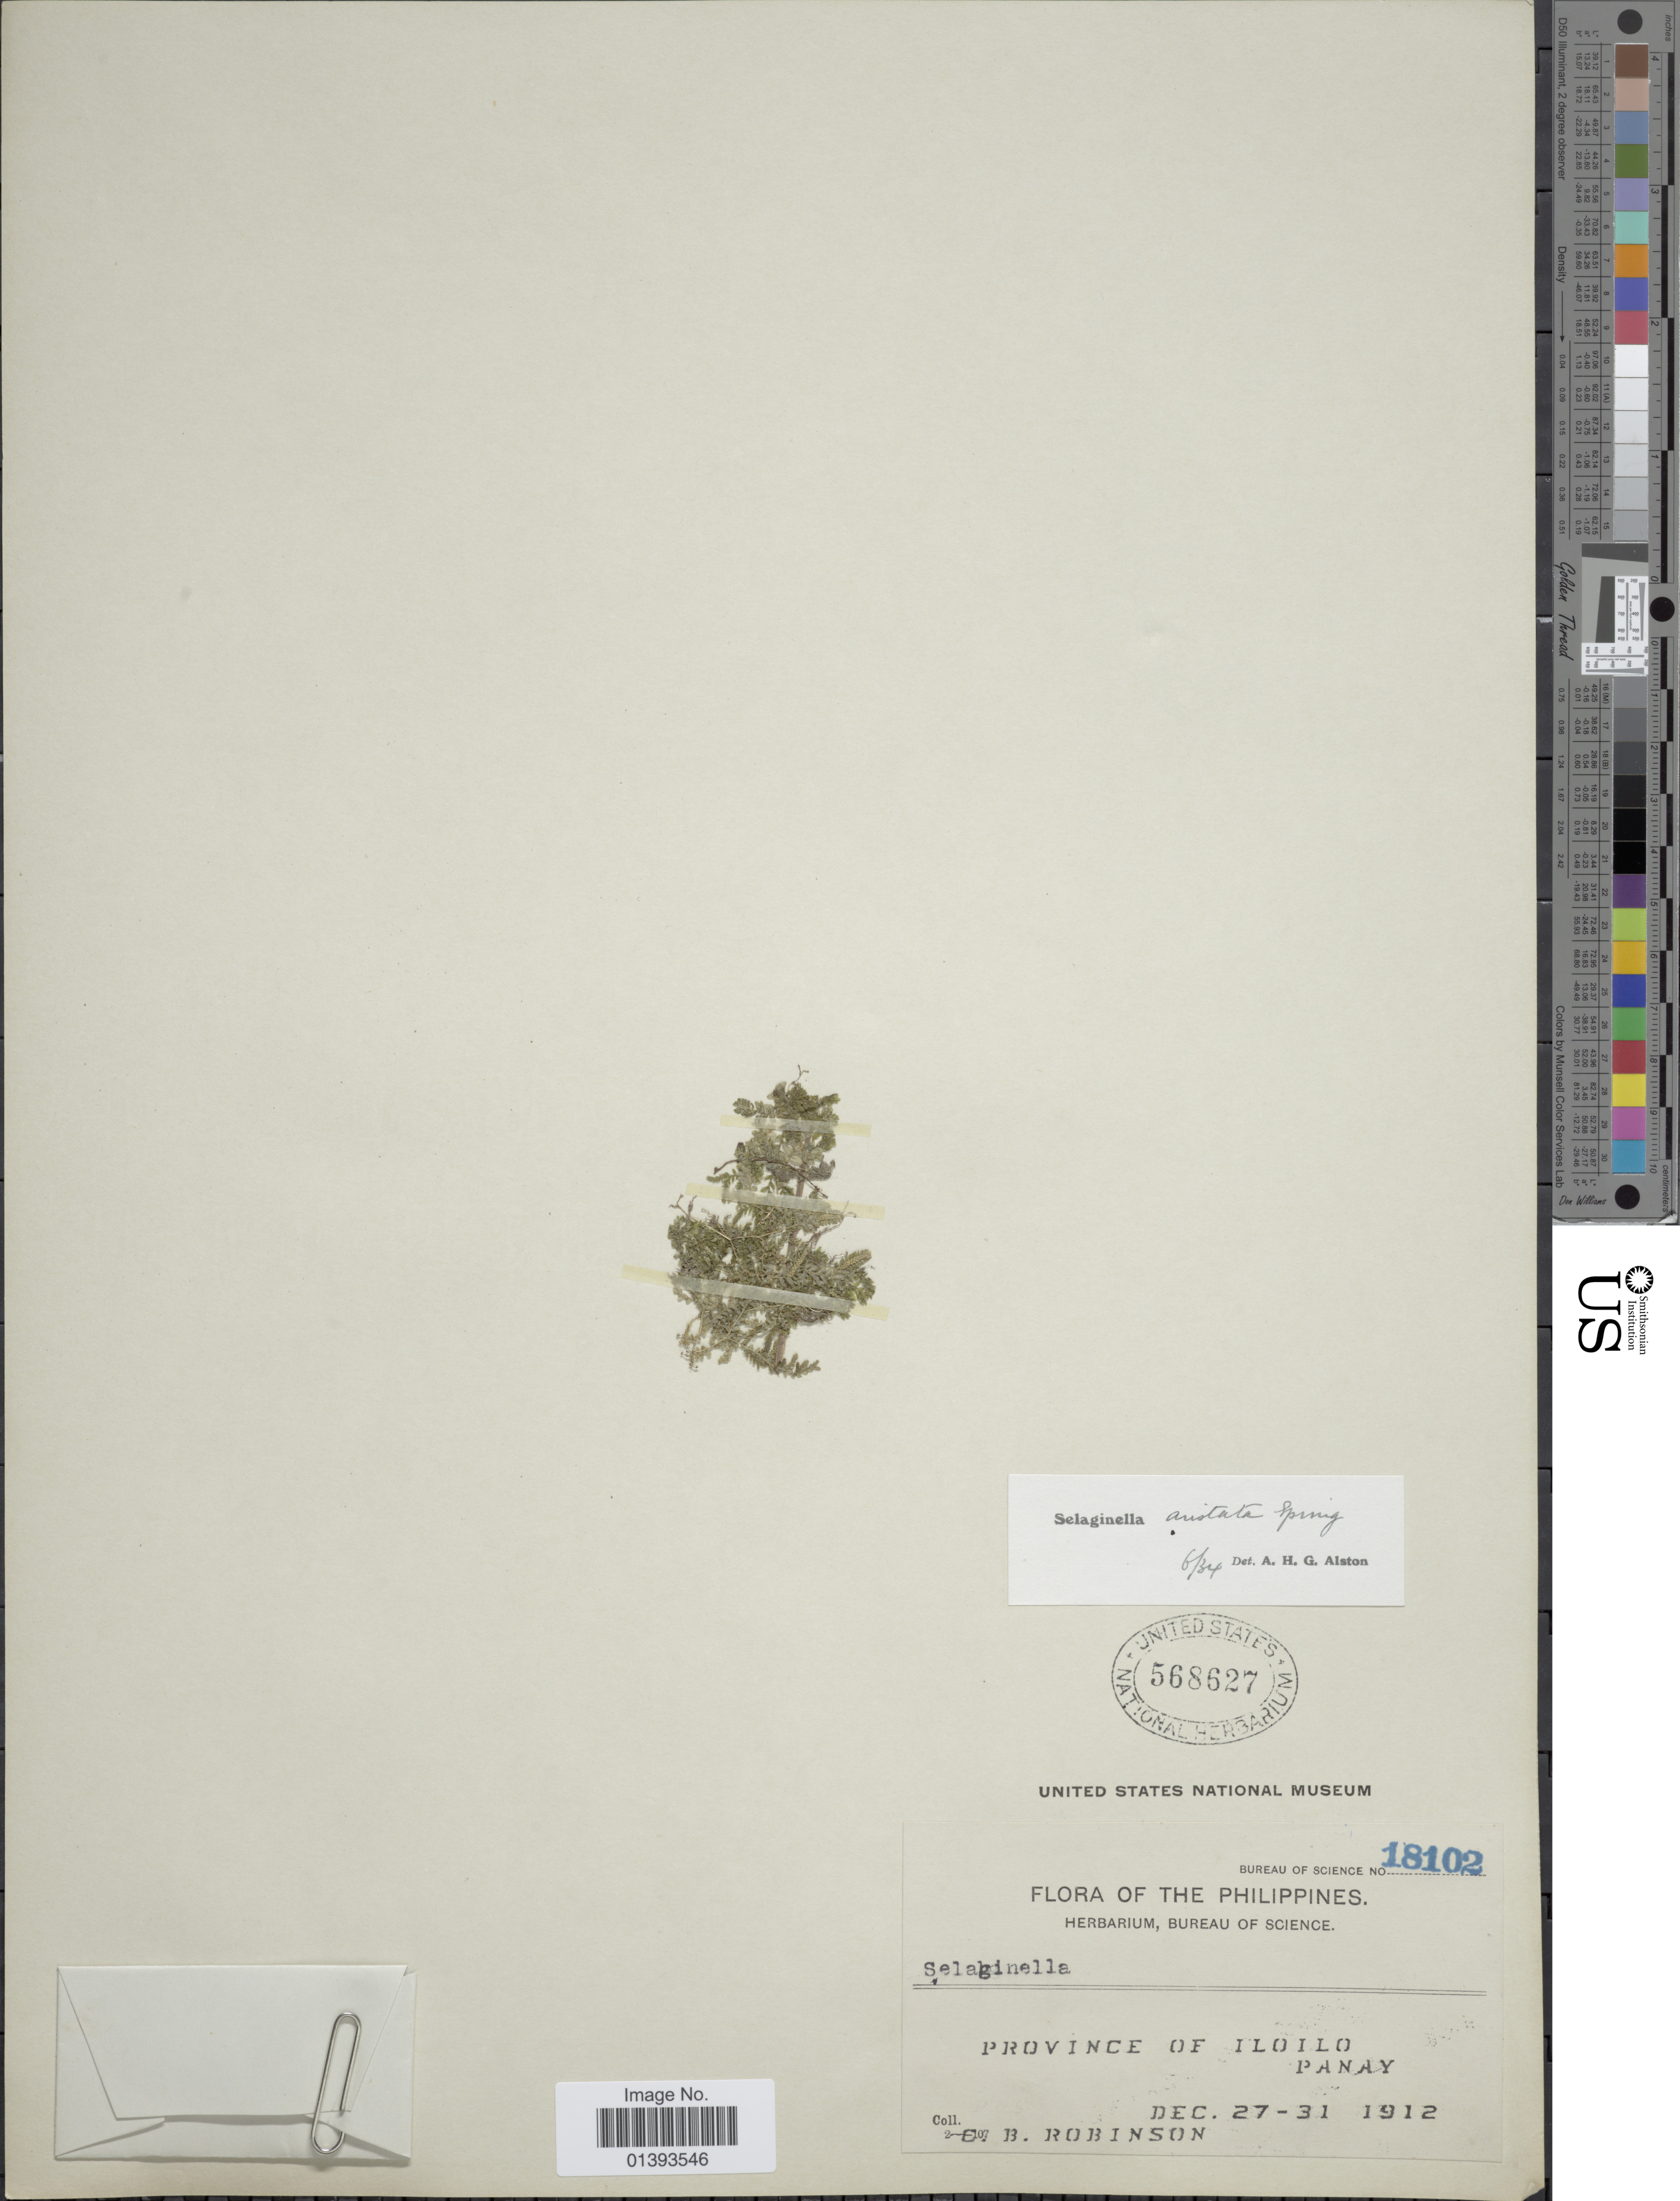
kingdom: Plantae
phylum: Tracheophyta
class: Lycopodiopsida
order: Selaginellales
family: Selaginellaceae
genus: Selaginella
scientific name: Selaginella aristata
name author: Spring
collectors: C. Robinson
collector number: Bureau of Science 18102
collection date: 1912-12-27/1912-12-31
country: Philippines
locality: Province of Iloilo Panay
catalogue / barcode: US 568627